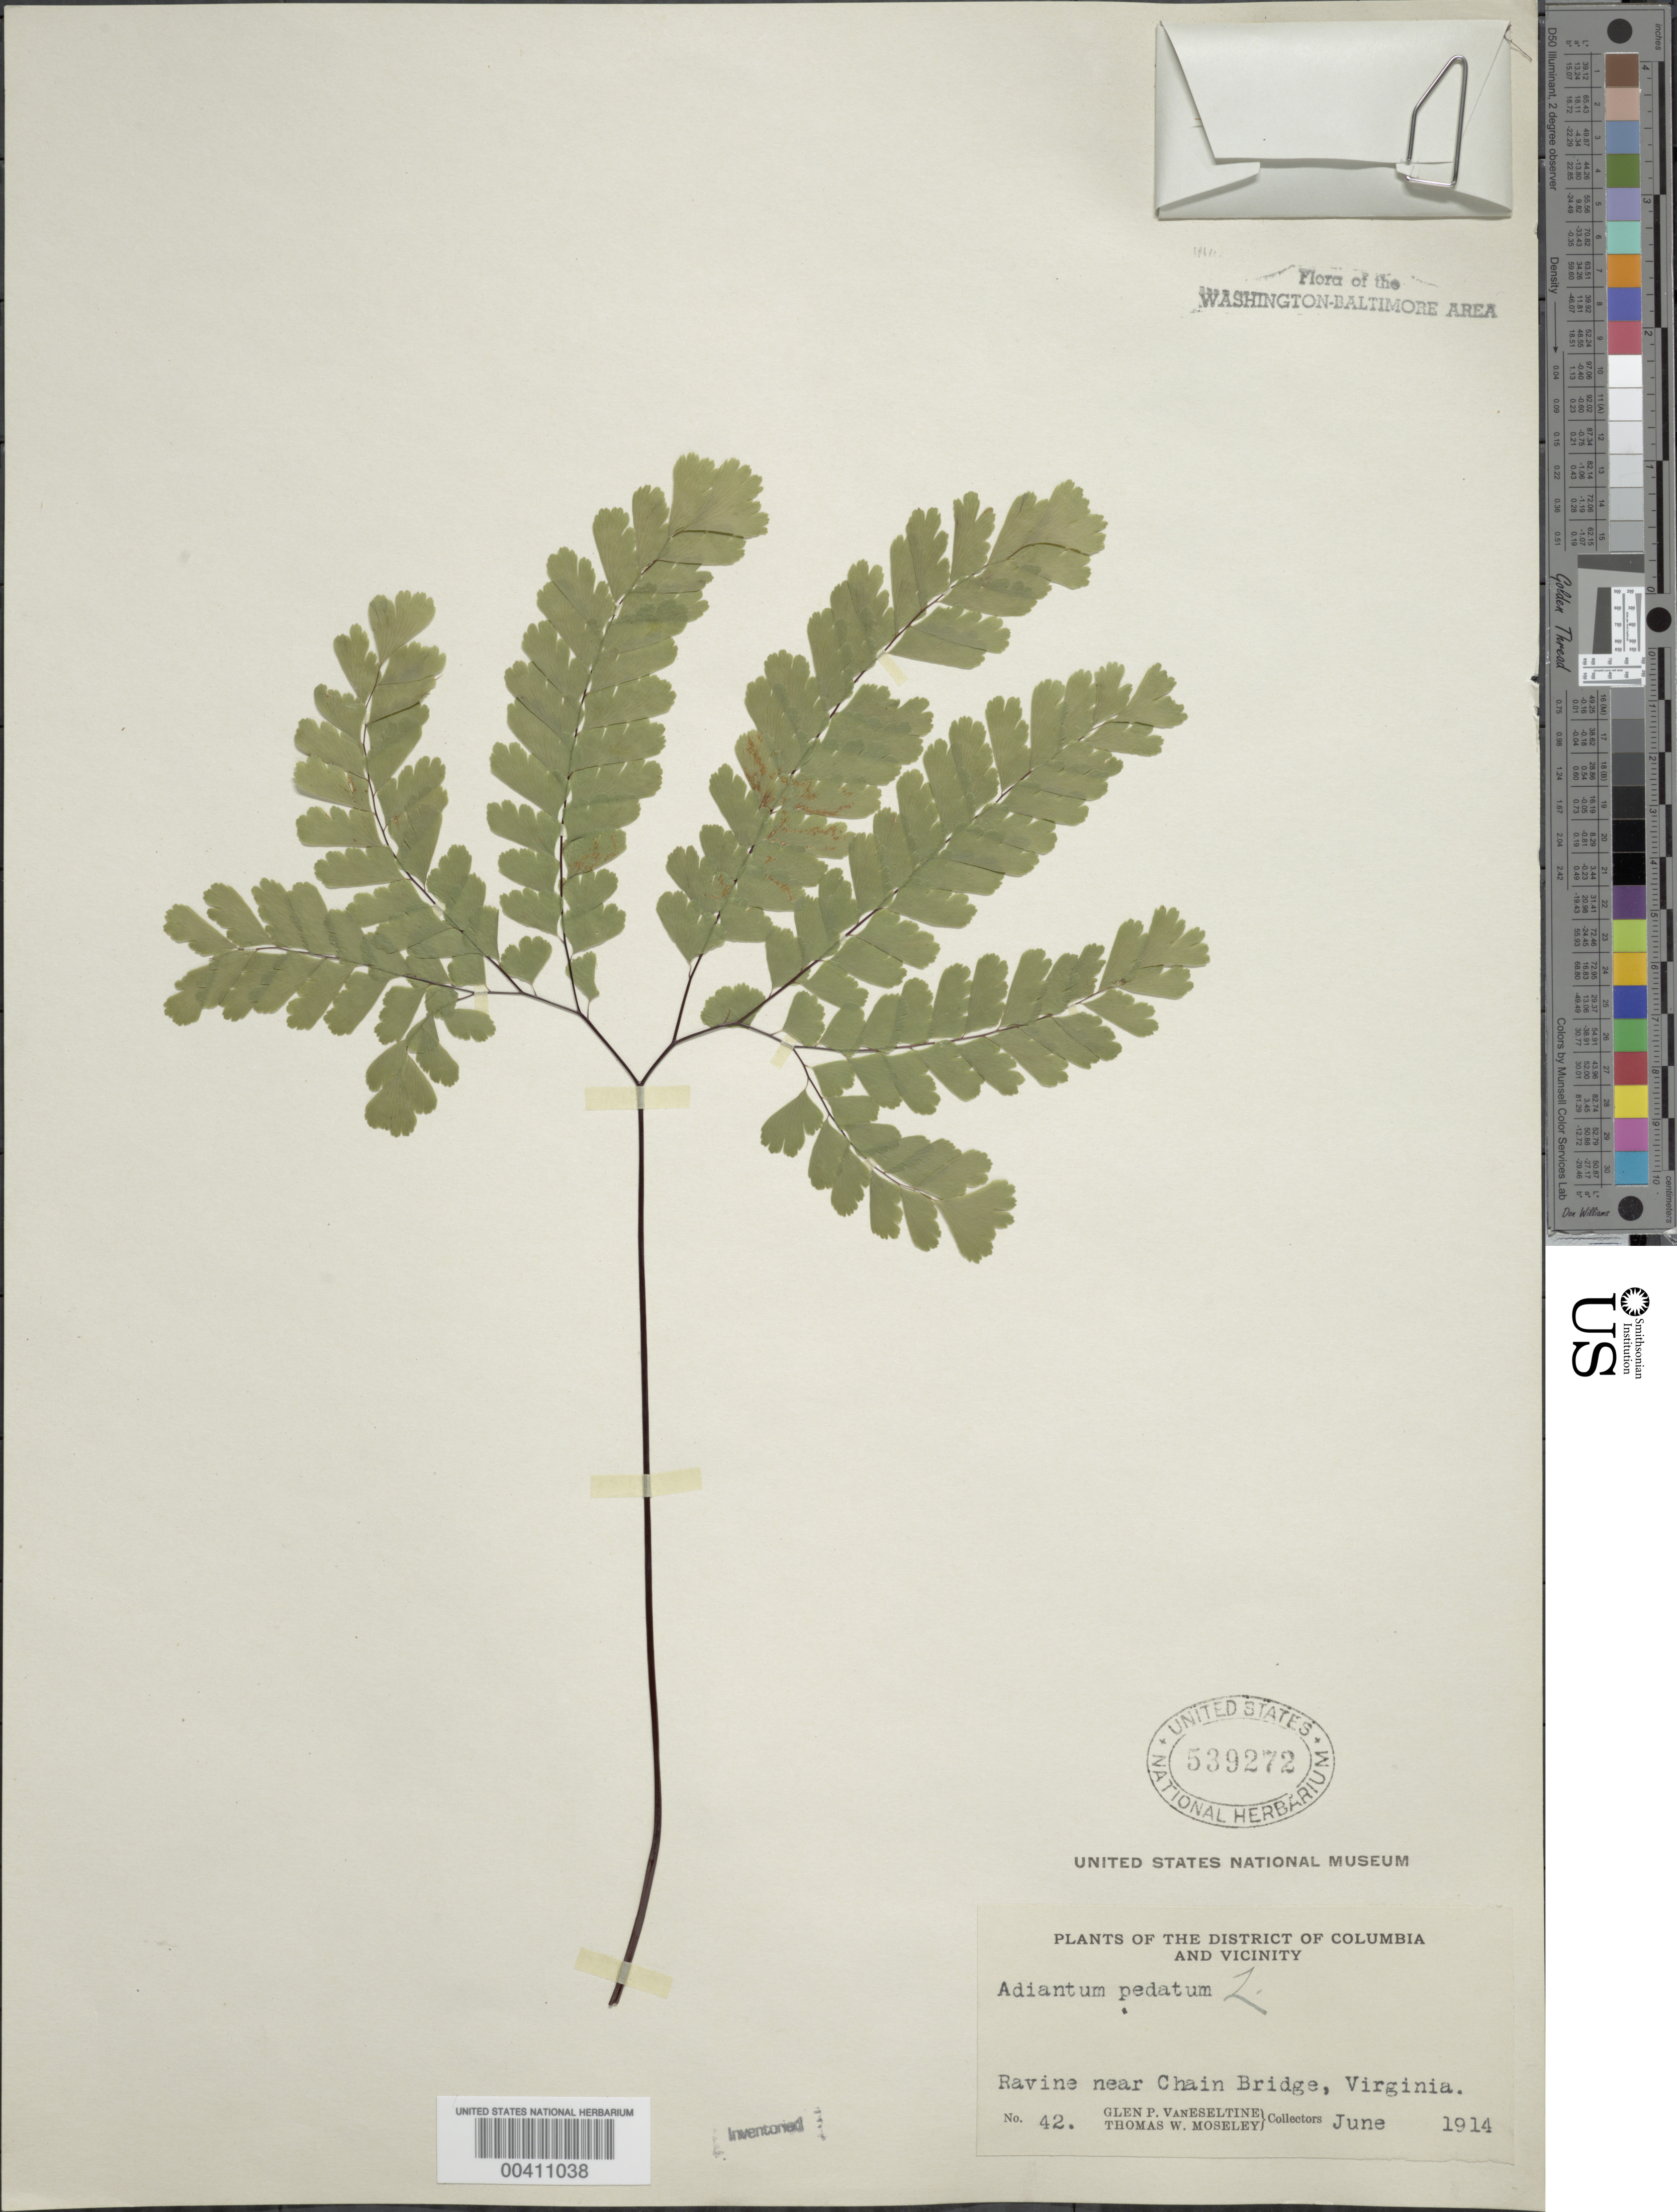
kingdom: Plantae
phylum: Tracheophyta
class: Polypodiopsida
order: Polypodiales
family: Pteridaceae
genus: Adiantum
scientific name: Adiantum pedatum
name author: L.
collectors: G. P. Van Eseltine & T. Moseley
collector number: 42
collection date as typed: Jun 1914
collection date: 1914-06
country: United States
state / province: Virginia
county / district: Fairfax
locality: Chain Bridge C. & O. Canal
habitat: Ravine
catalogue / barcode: US 539272